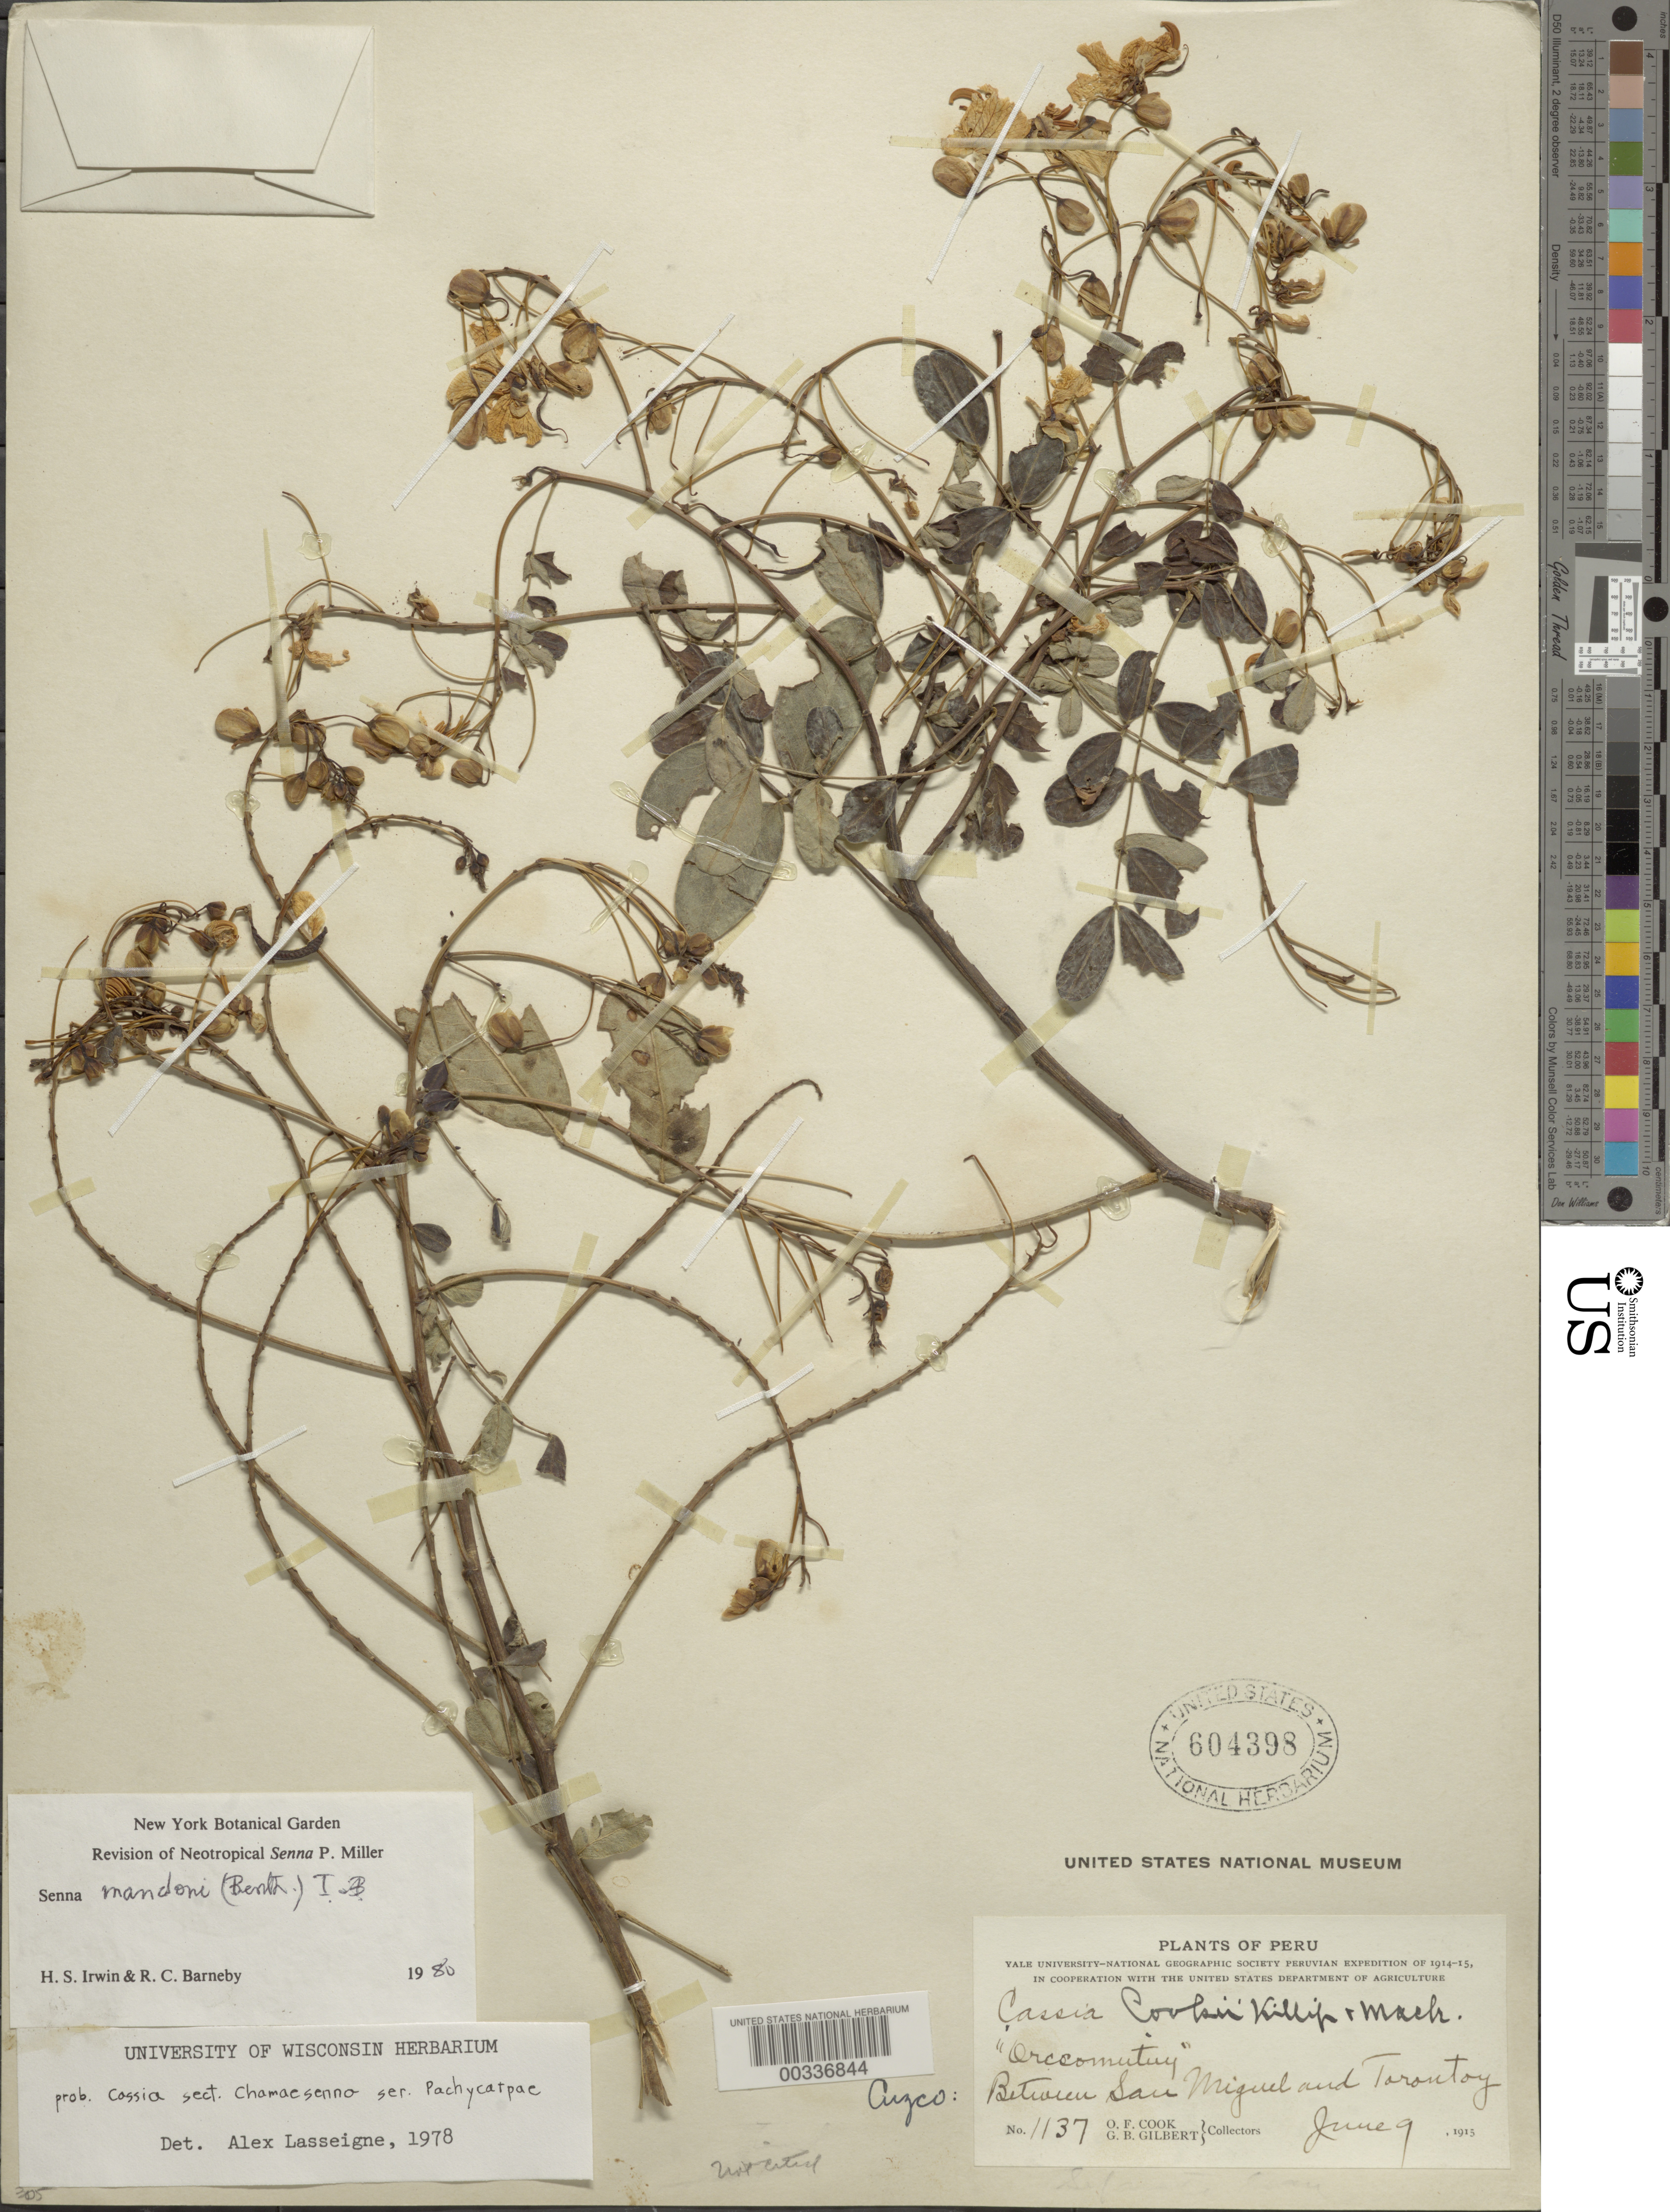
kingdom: Plantae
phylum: Tracheophyta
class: Magnoliopsida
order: Fabales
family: Fabaceae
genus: Senna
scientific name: Senna mandonii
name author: (Benth.) H.S. Irwin & Barneby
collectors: O. F. Cook & G. B. Gilbert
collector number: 1137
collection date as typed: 09 Jun 1915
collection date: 1915-06-09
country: Peru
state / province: Cusco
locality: between San Miguel and Torontoy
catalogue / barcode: US 604398